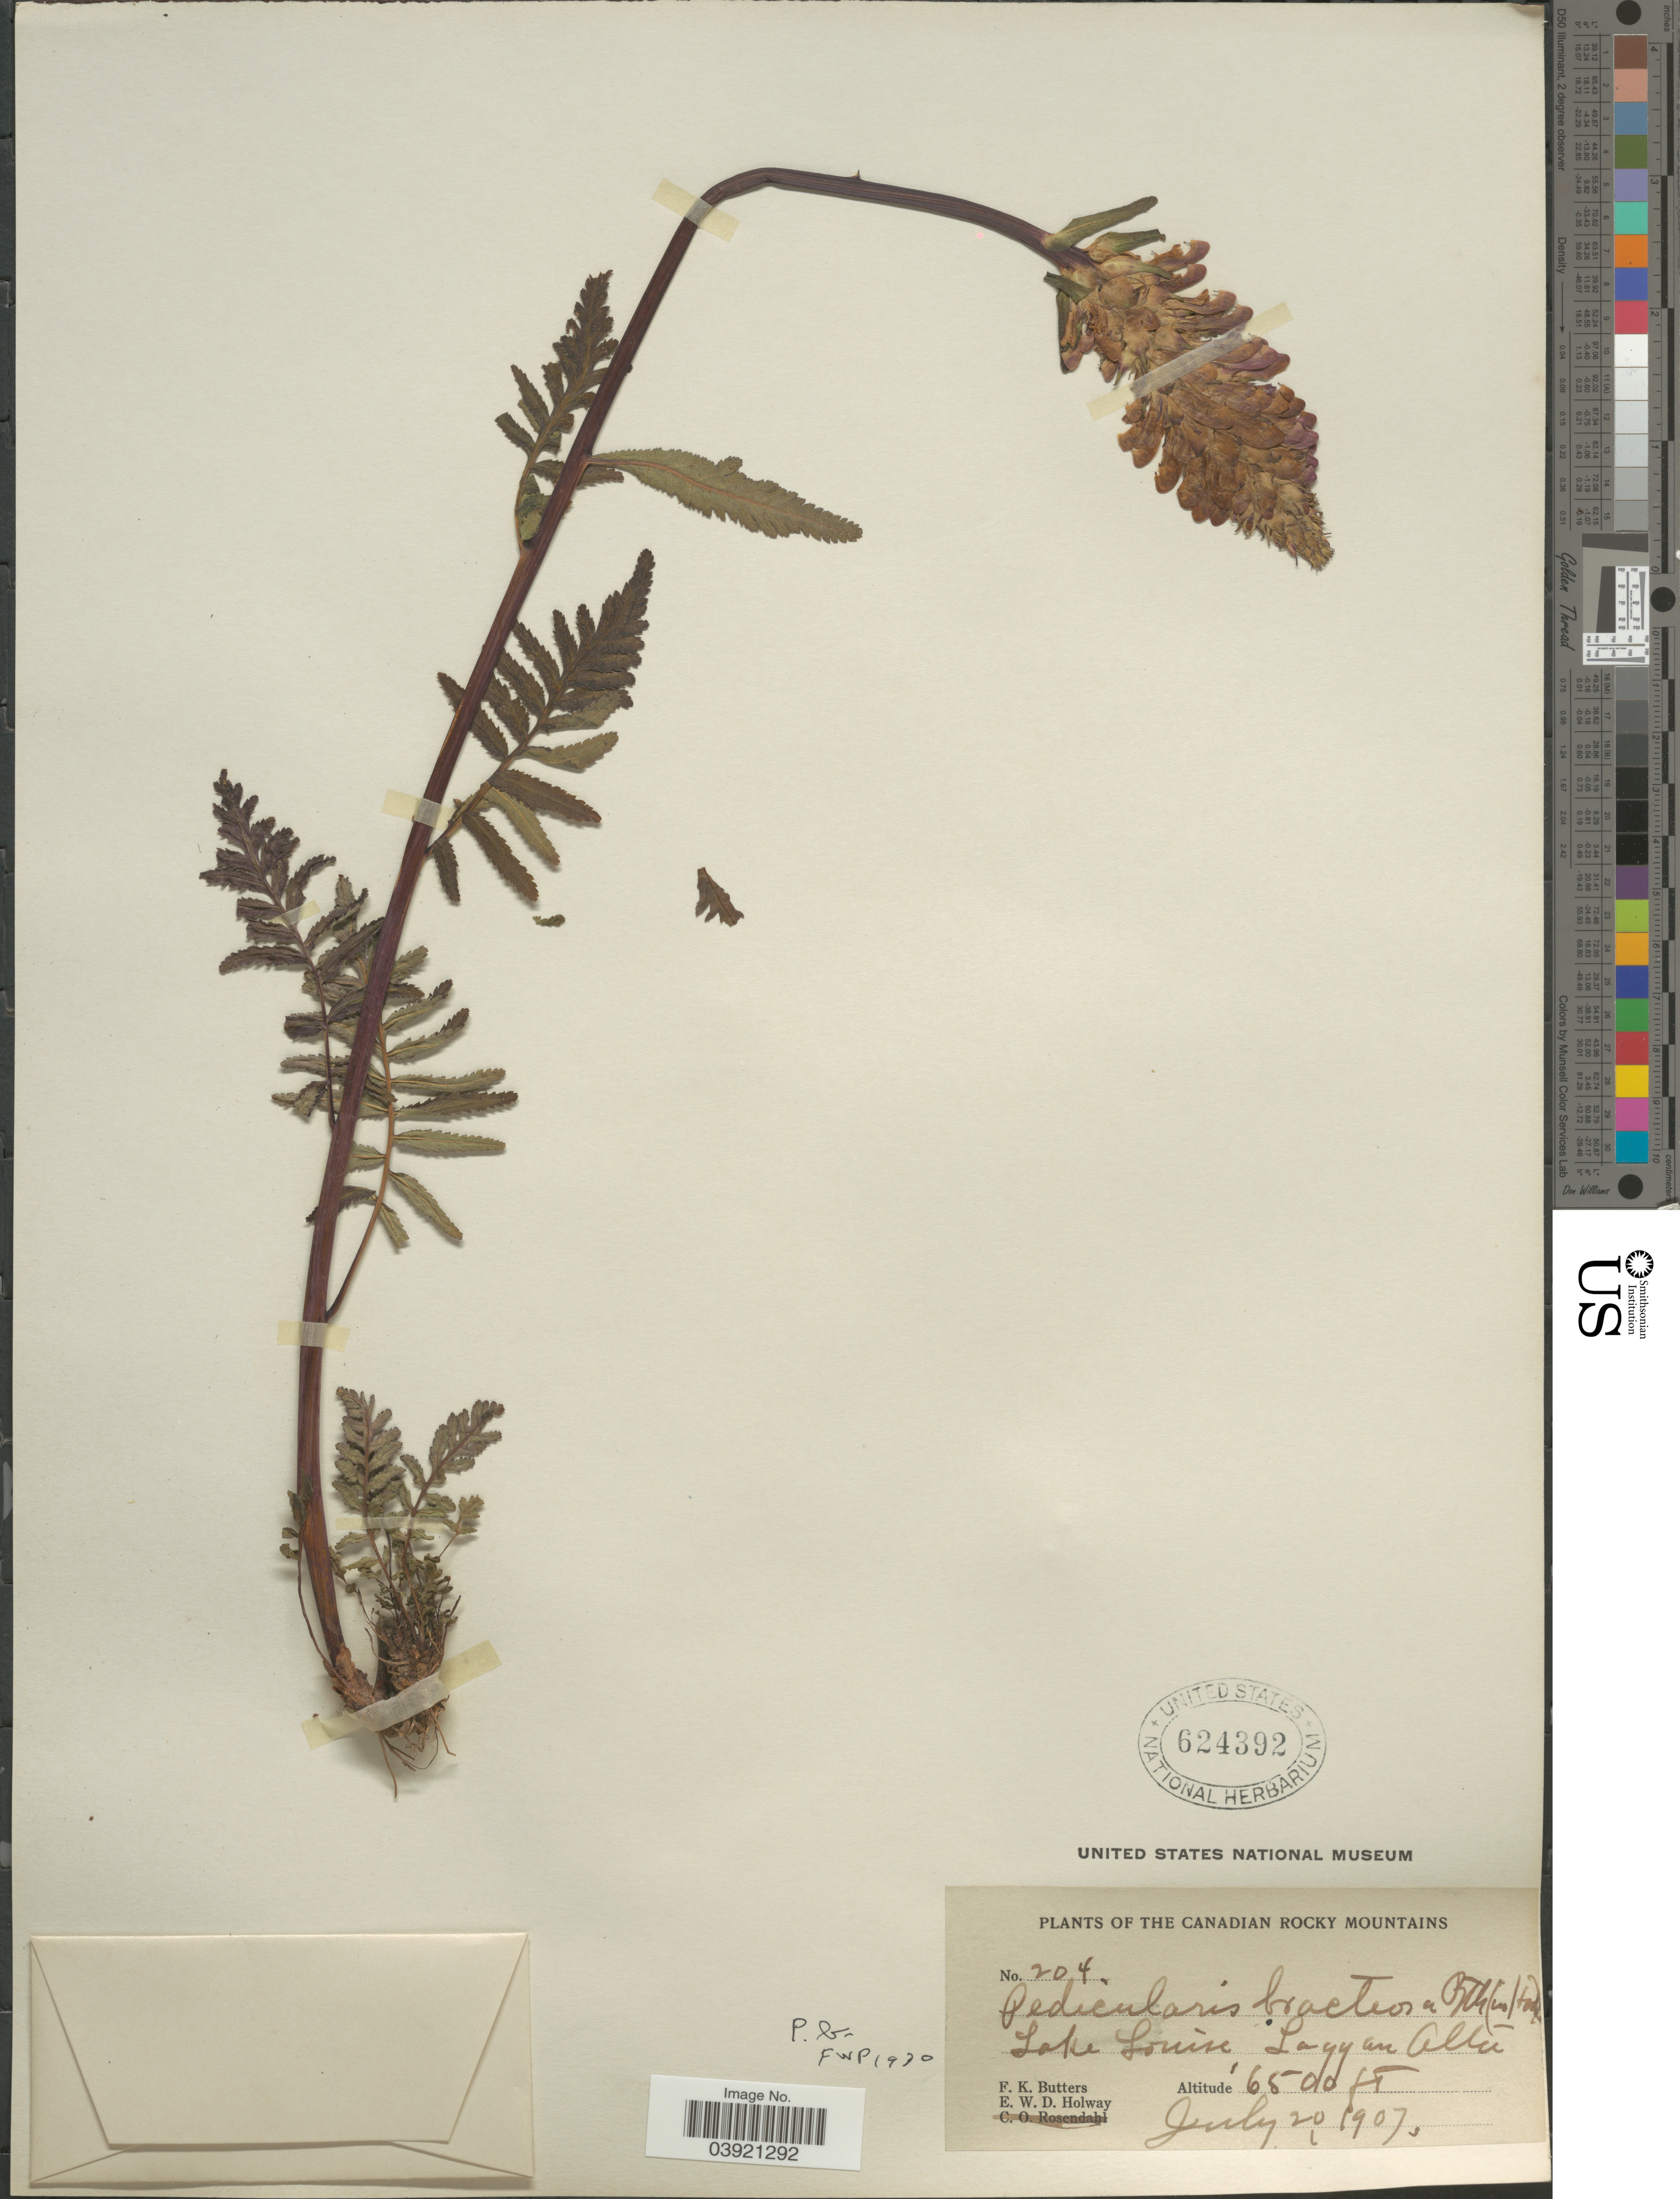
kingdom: Plantae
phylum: Tracheophyta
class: Magnoliopsida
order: Lamiales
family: Orobanchaceae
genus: Pedicularis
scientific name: Pedicularis bracteosa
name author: Benth.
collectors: F. K. Butters & E. W. D. Holway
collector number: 204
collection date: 1907-07-20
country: Canada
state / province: Alberta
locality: Lake Louise, Laggan Alta.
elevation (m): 1981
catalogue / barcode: US 624392